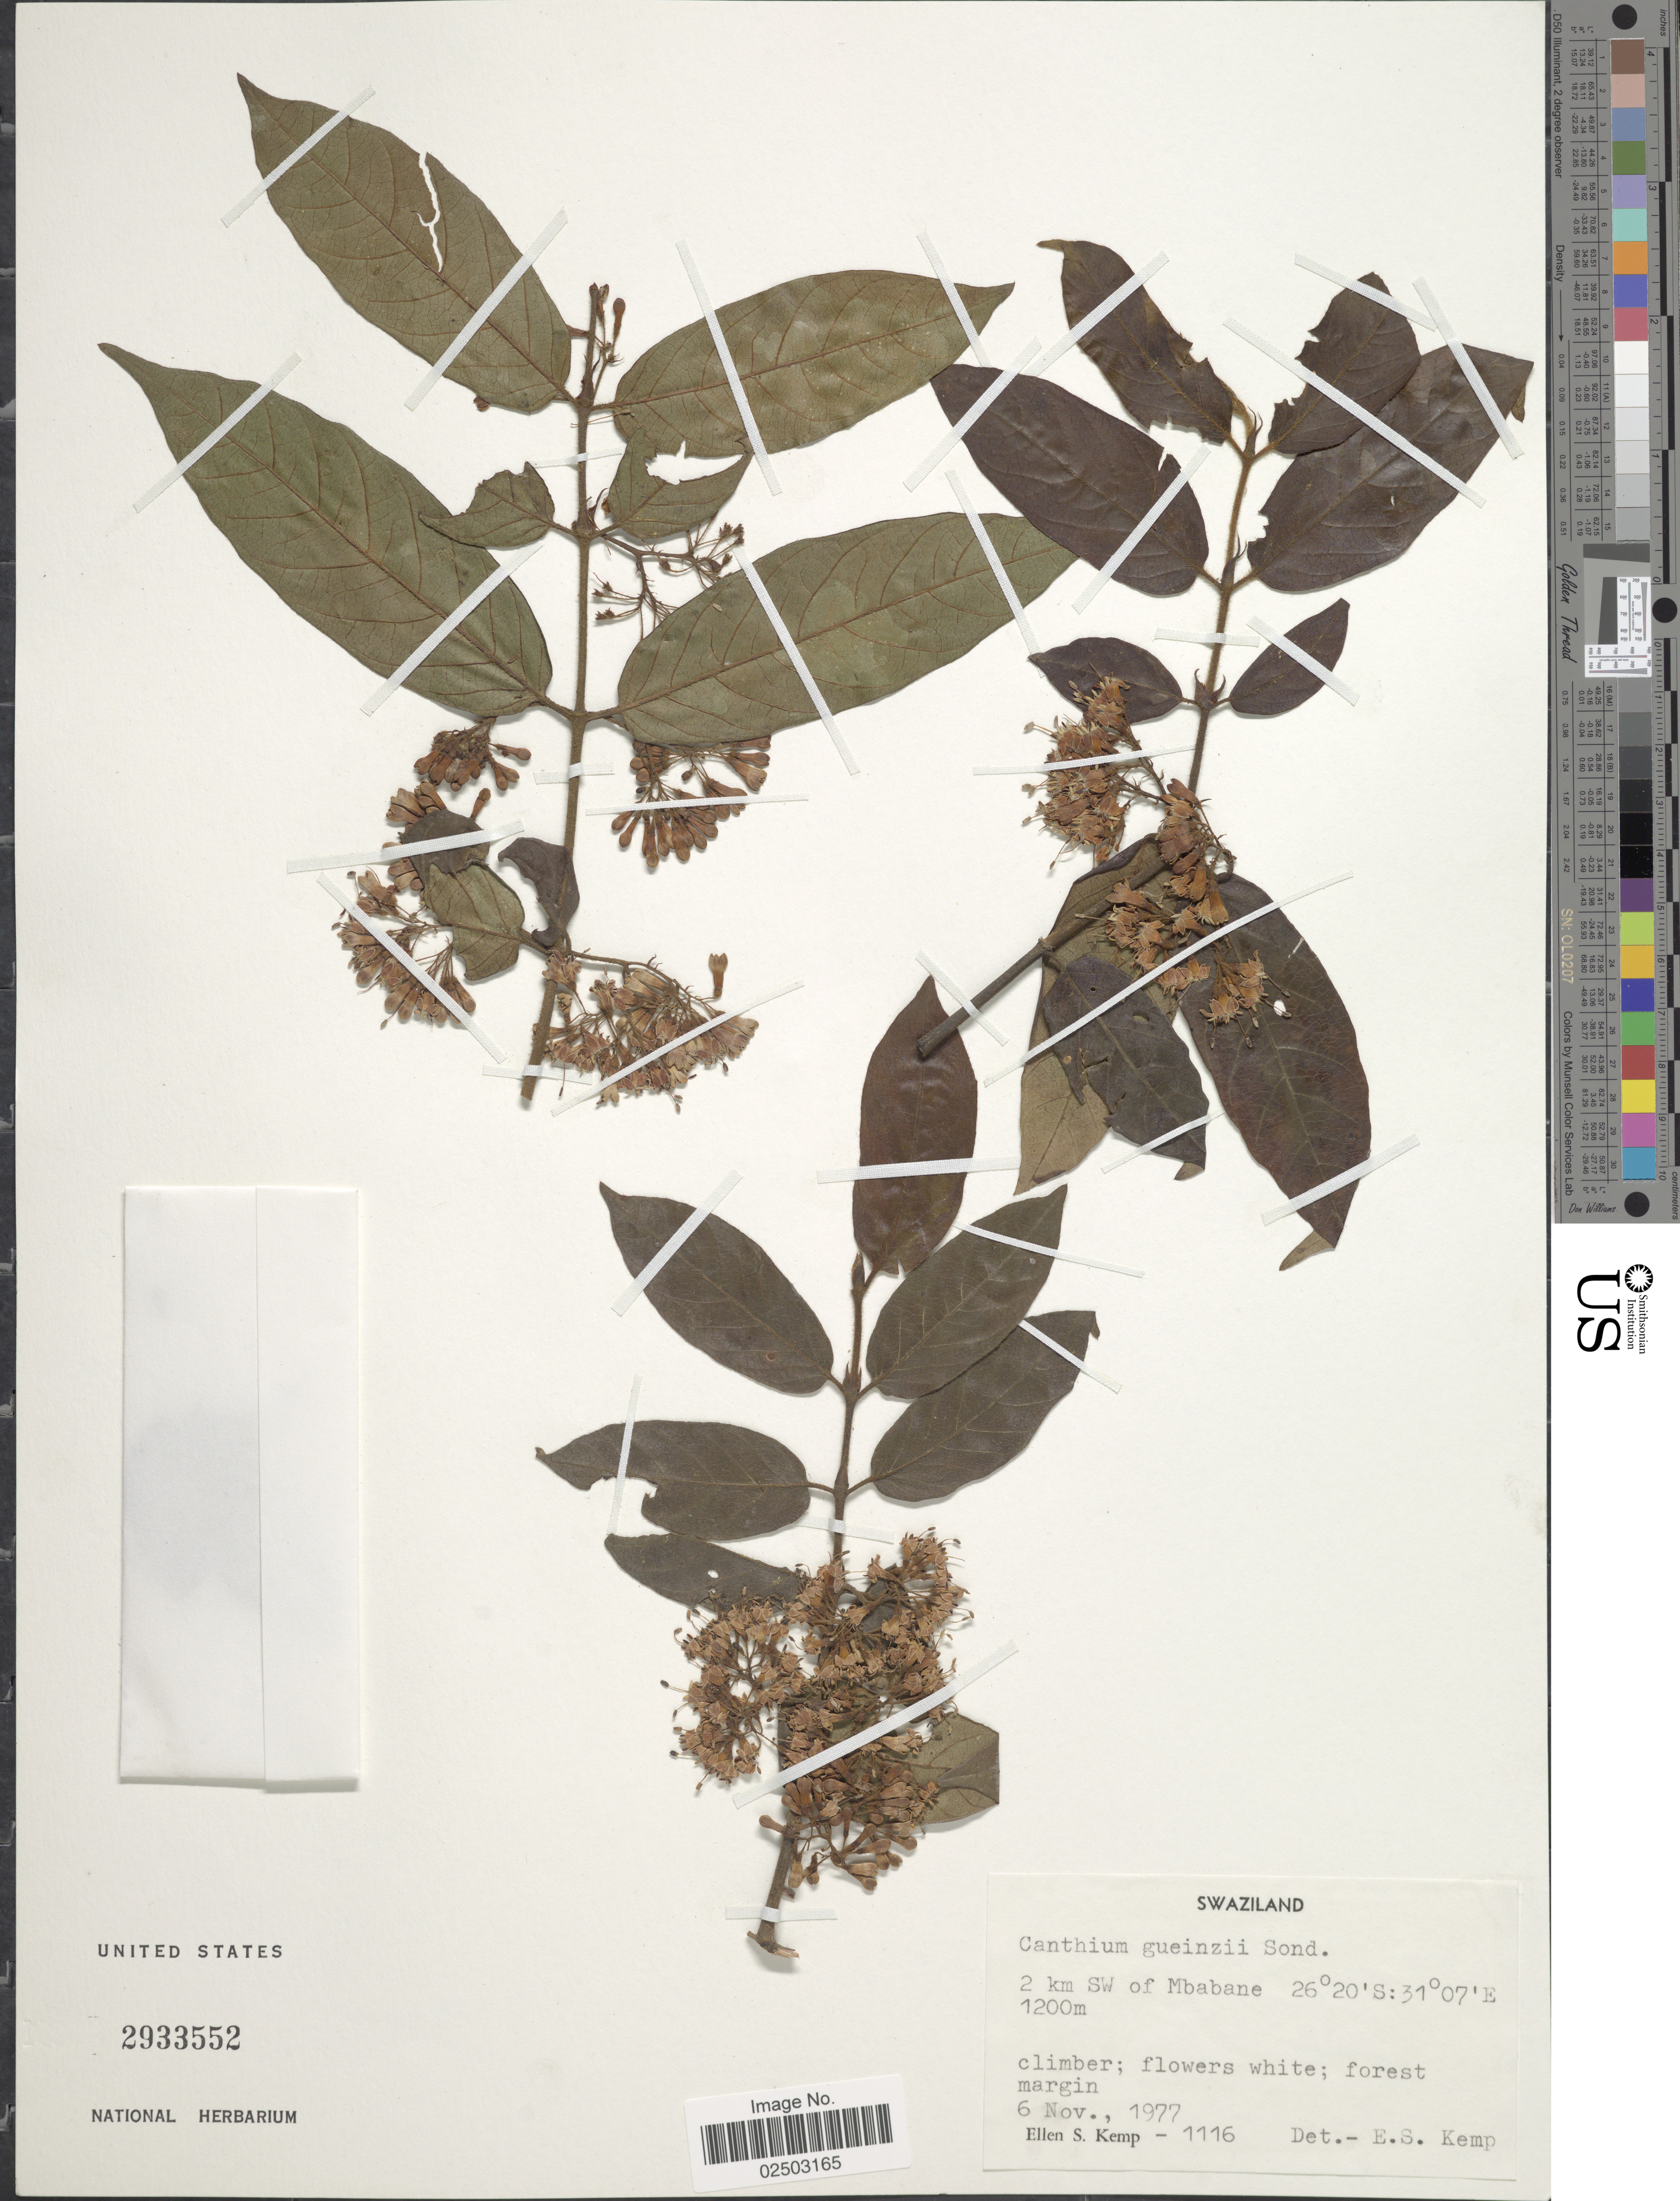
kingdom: Plantae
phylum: Tracheophyta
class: Magnoliopsida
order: Gentianales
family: Rubiaceae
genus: Canthium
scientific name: Canthium gueinzii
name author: Sond.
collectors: E. S. Kemp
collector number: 1116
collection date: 1977-11-06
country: Eswatini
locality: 2 km SW of Mbabane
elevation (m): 1200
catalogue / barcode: US 2933552